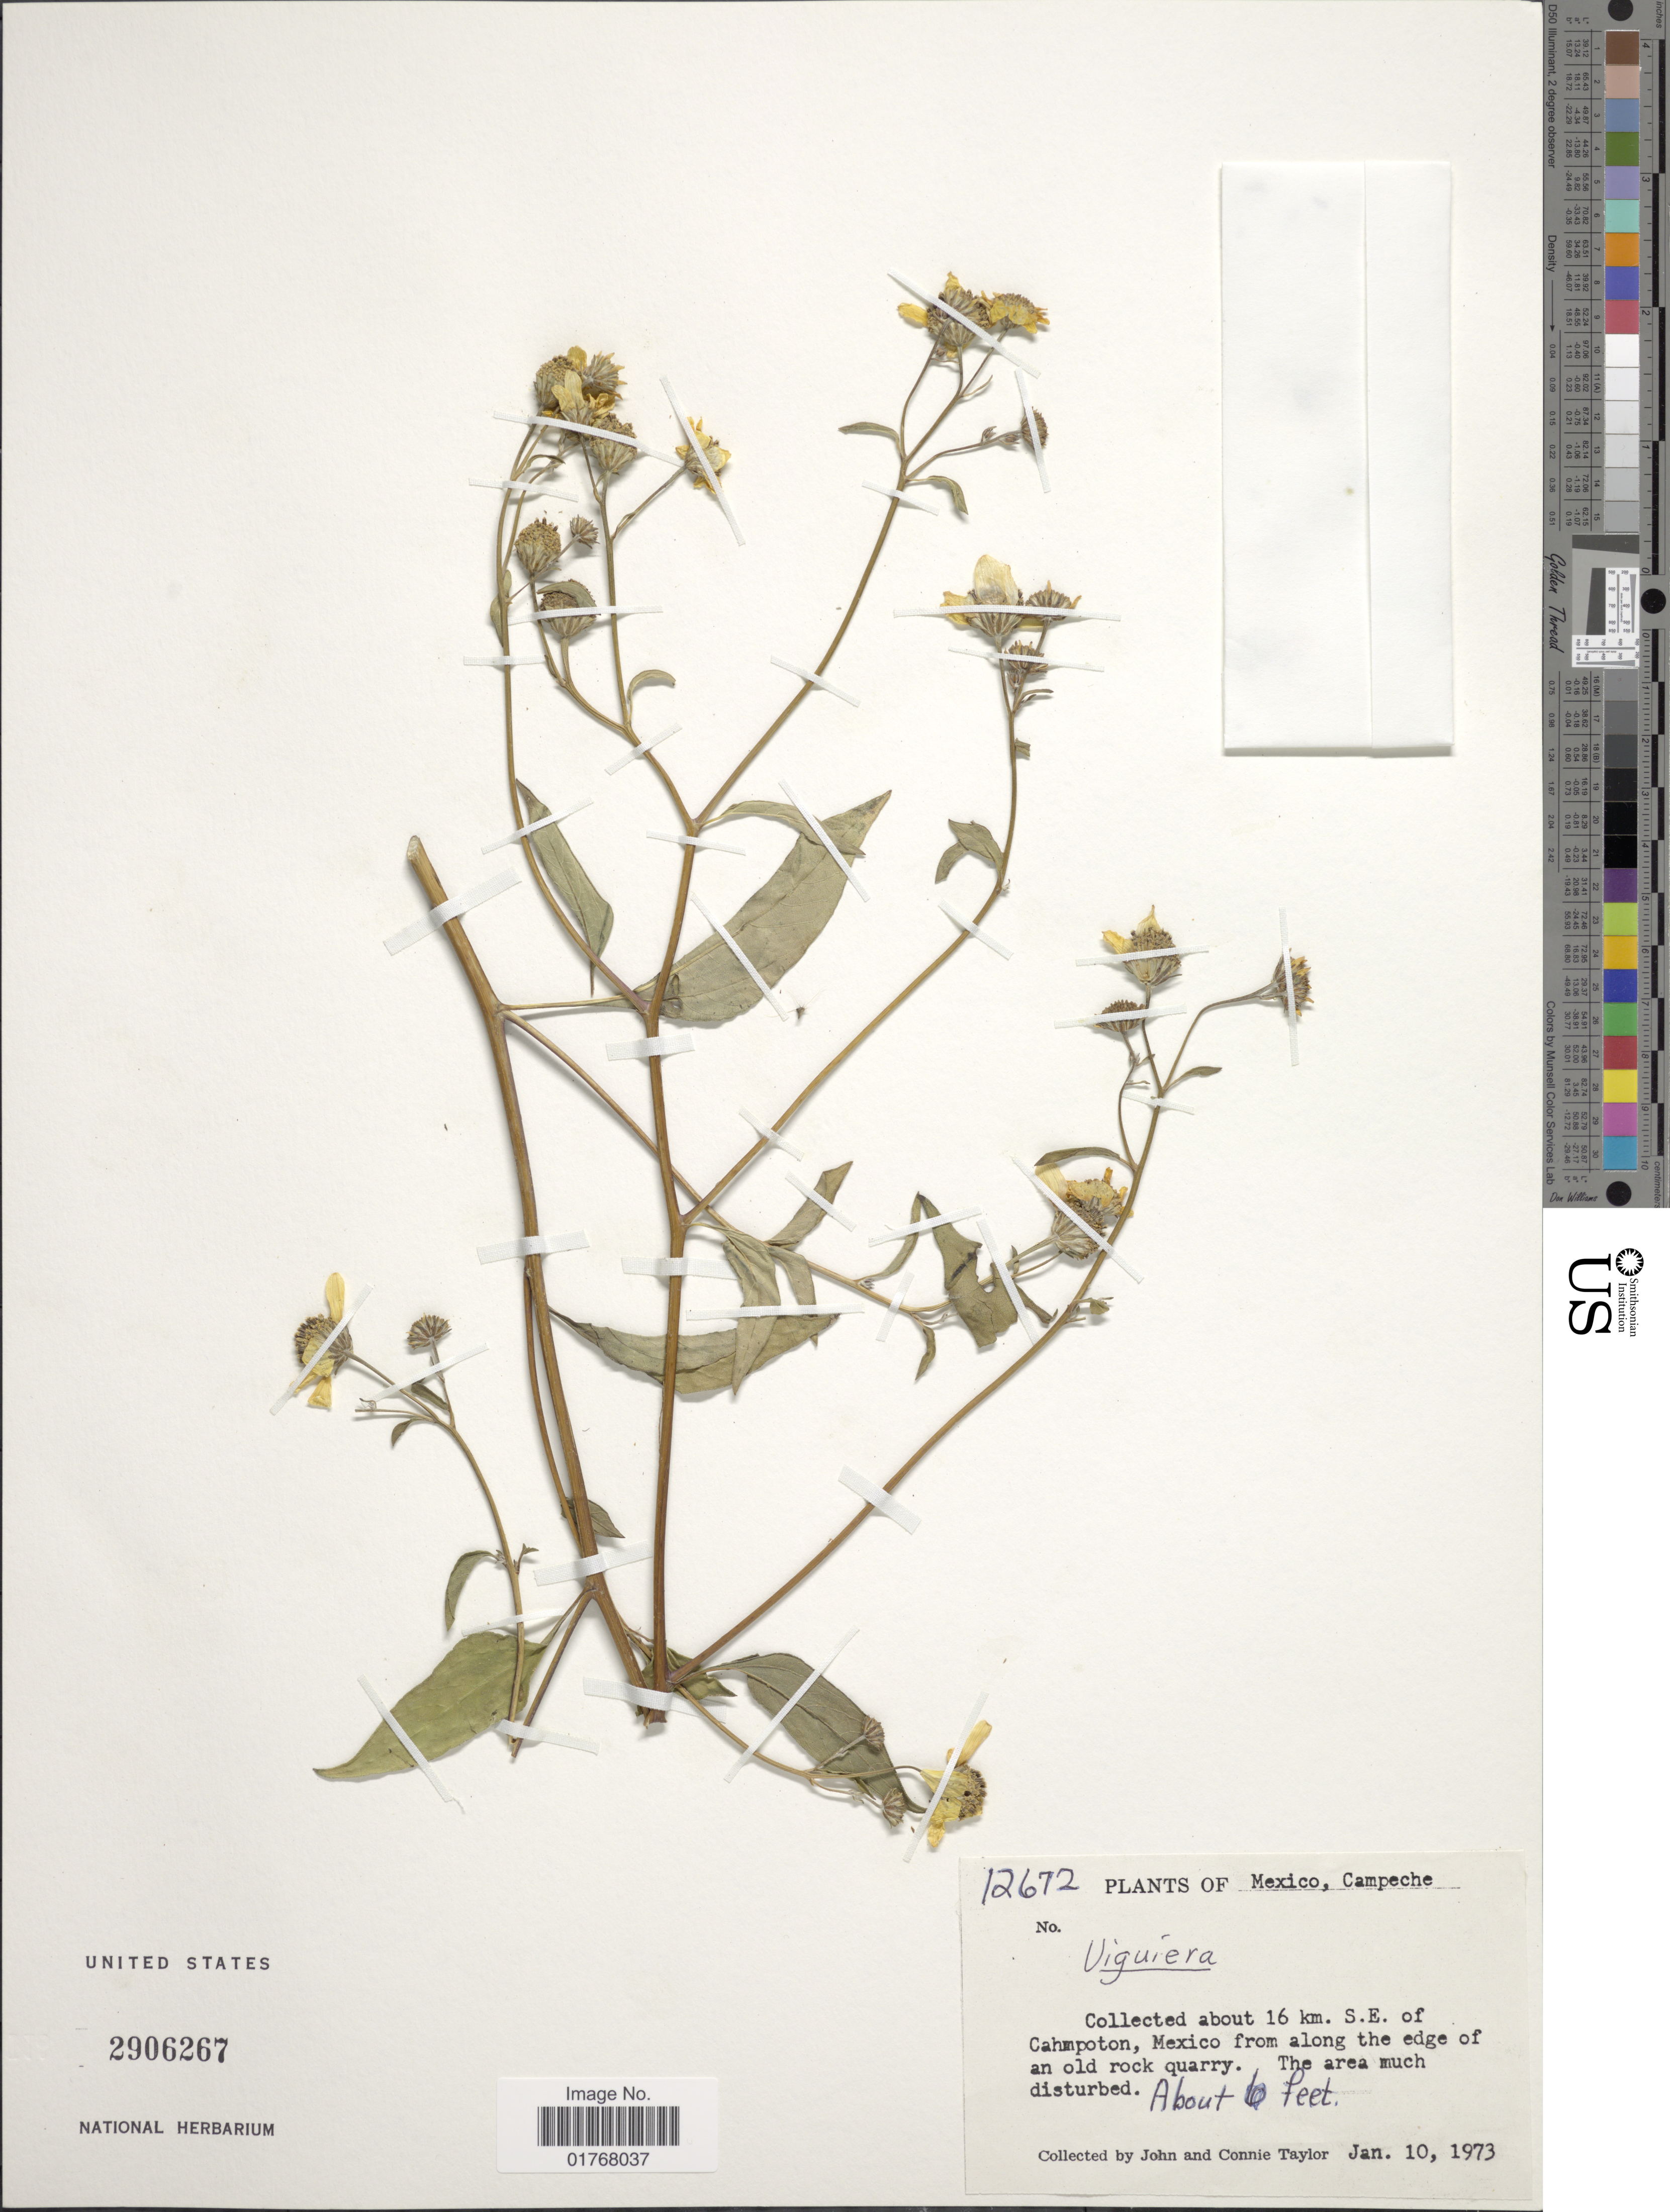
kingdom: Plantae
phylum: Tracheophyta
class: Magnoliopsida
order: Asterales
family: Asteraceae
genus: Viguiera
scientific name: Viguiera dentata var. lancifolia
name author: S.F. Blake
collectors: J. Taylor & C. Taylor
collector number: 12672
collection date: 1973-01-10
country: Mexico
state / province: Campeche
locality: About 16 km S.E. of Cahmpoton, Mexico from along the edge of an old rock quarry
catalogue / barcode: US 2906267